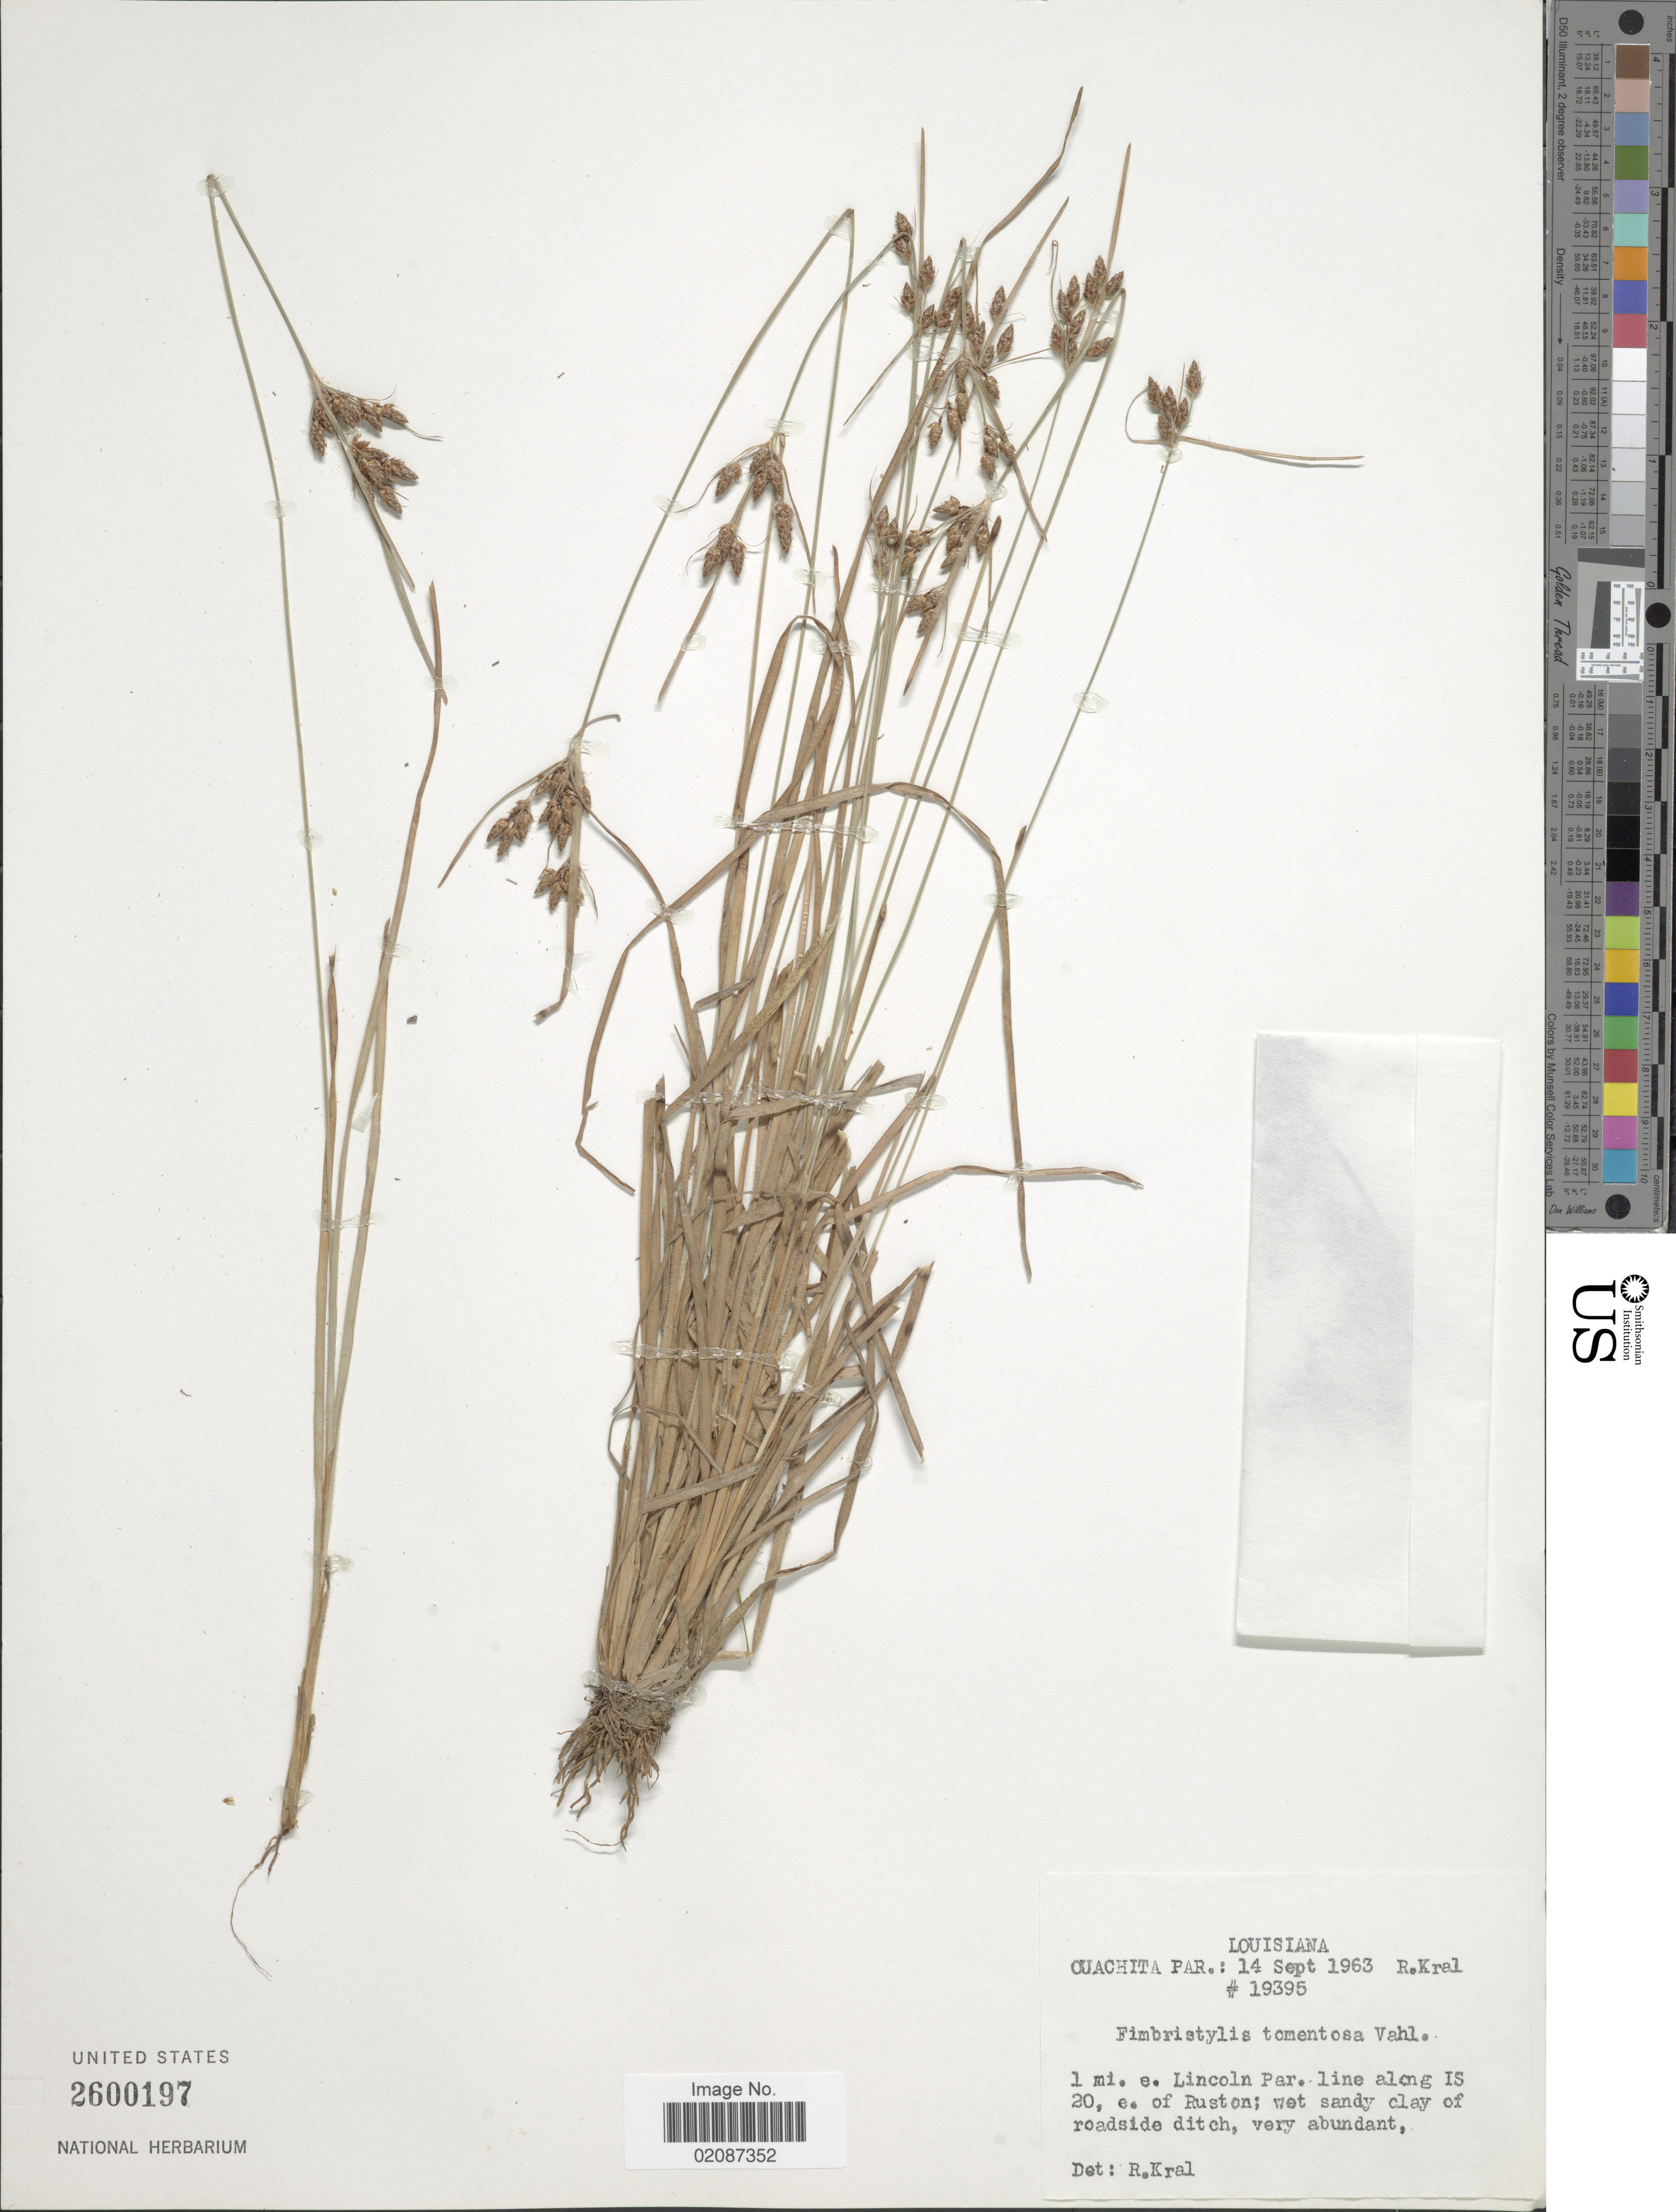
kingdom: Plantae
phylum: Tracheophyta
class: Liliopsida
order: Poales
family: Cyperaceae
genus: Fimbristylis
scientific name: Fimbristylis tomentosa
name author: Vahl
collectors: R. Kral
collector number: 19395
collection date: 1963-09-14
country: United States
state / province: Louisiana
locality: Ouachita Par.: 1 mi. e. Lincioln Par. line along IS 20, e. of Riston; wet sandy clay of roadside ditch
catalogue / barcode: US 2600197